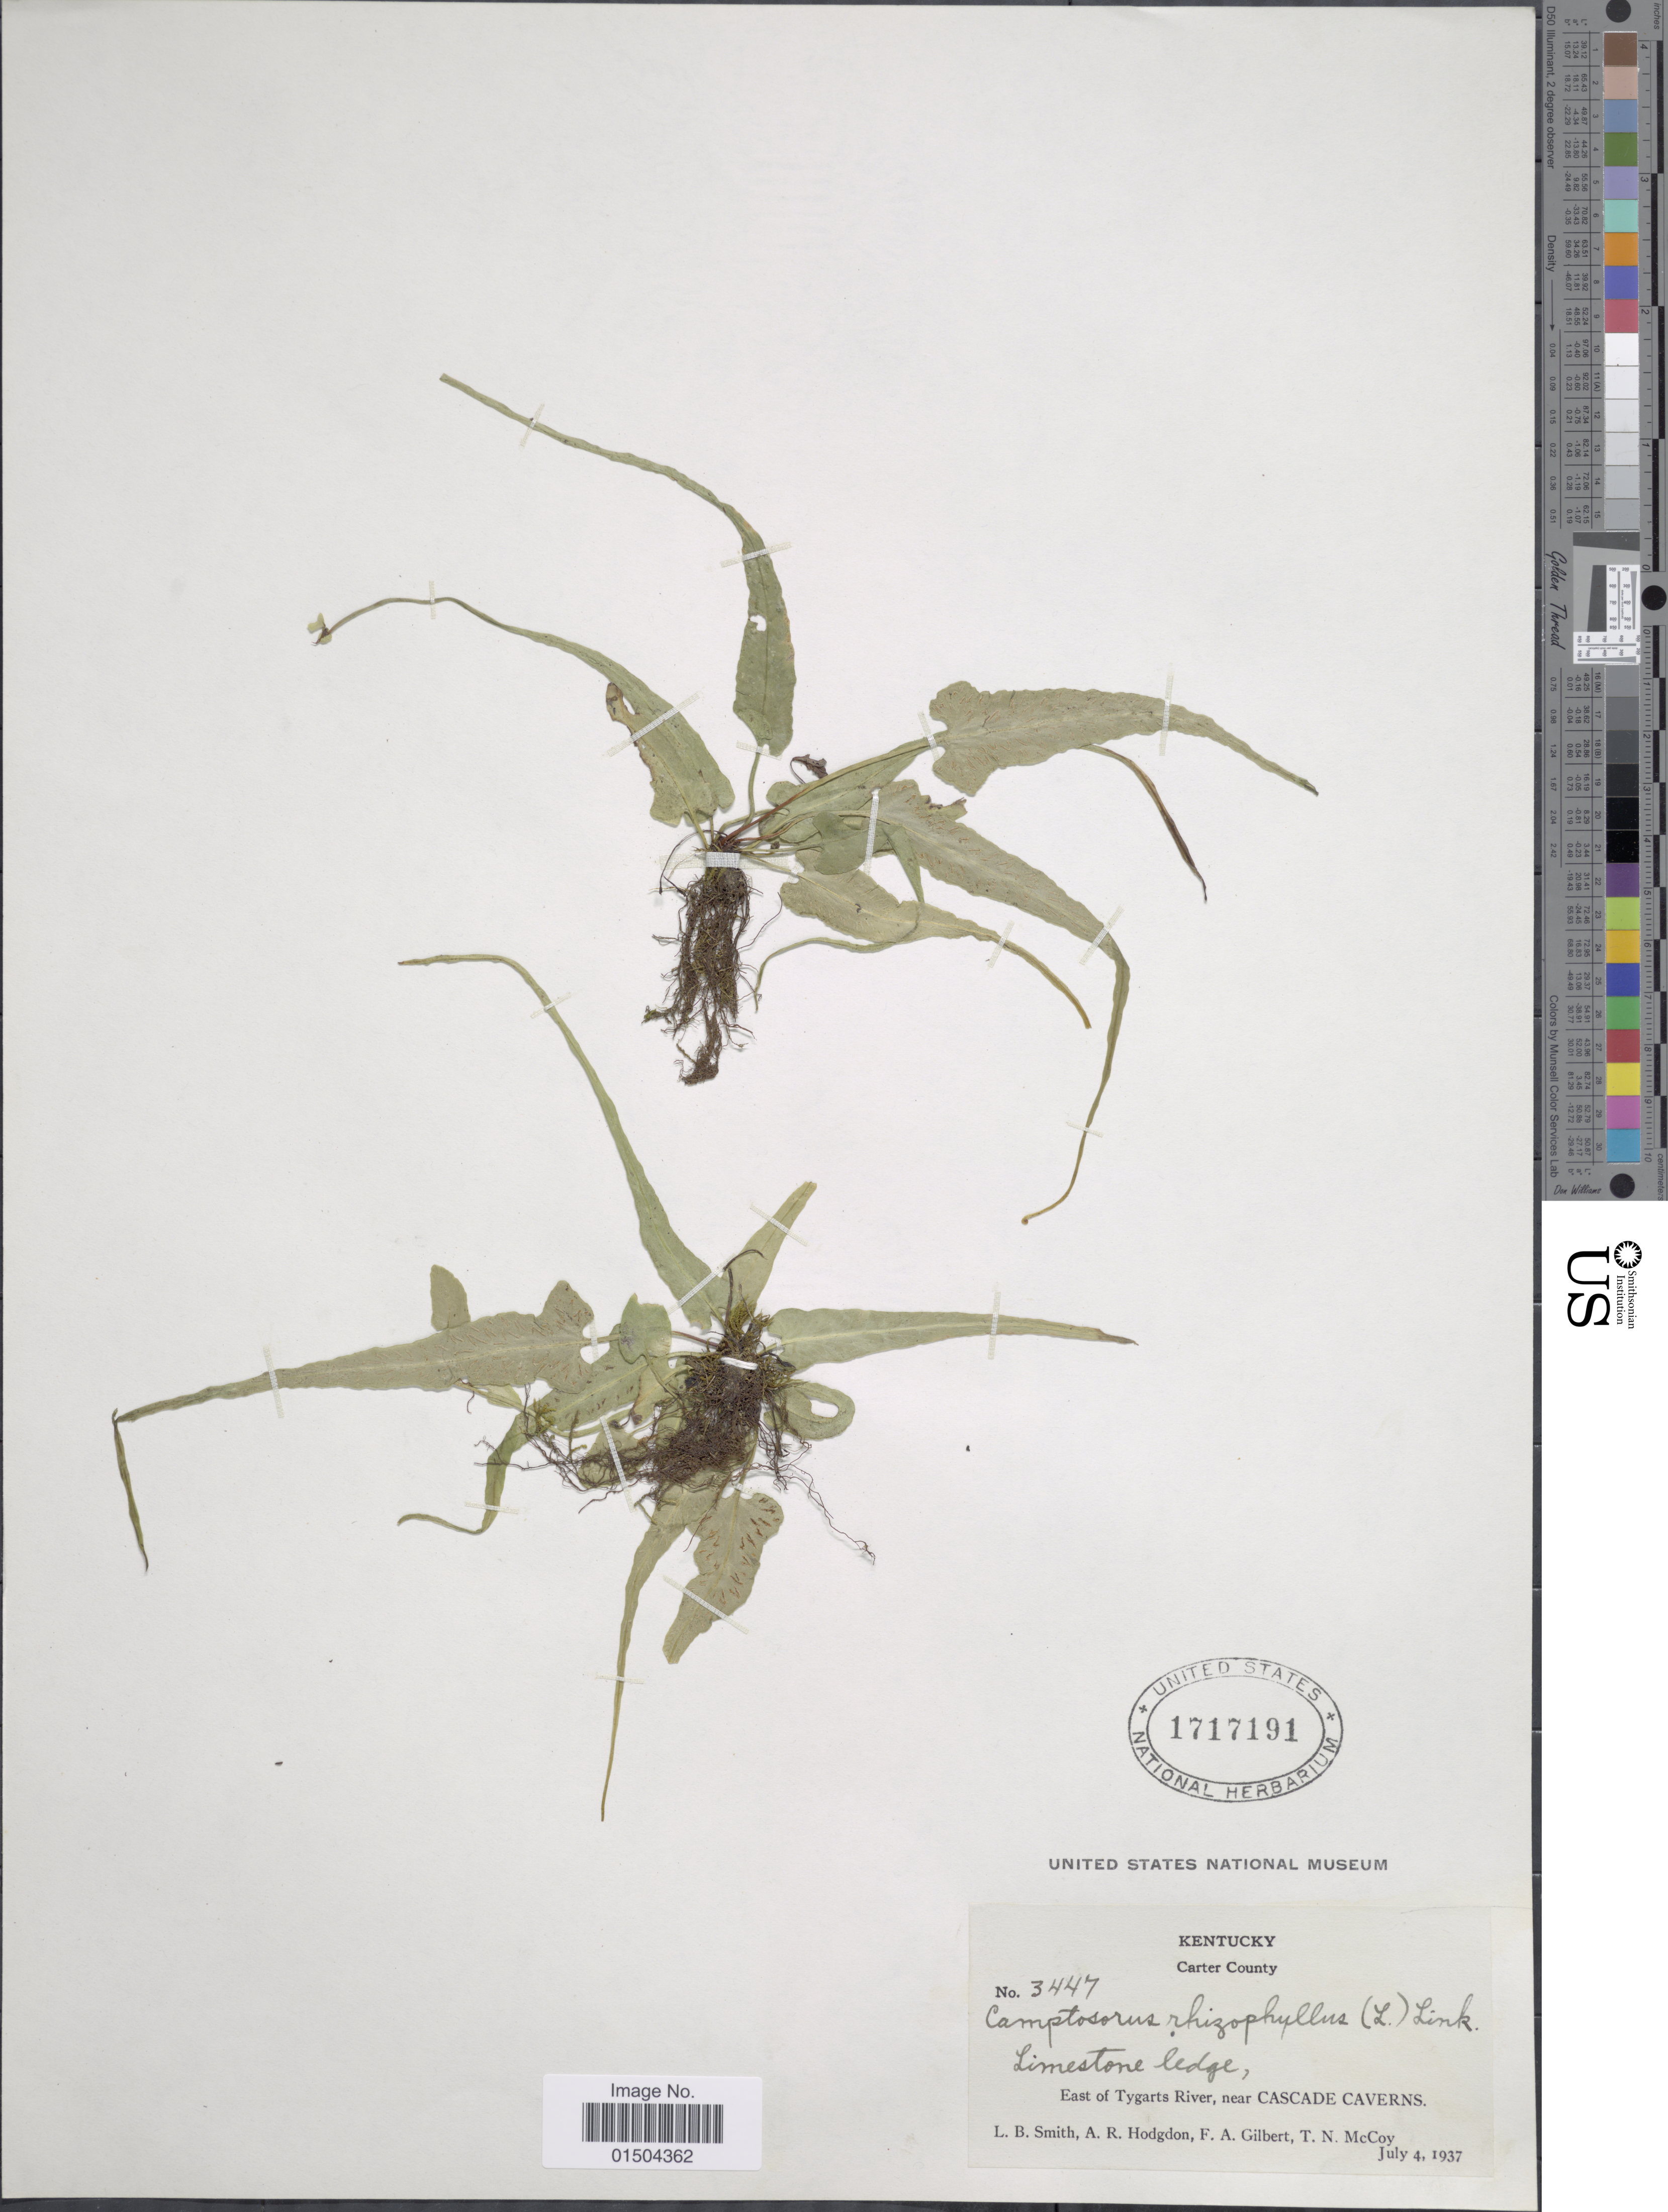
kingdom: Plantae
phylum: Tracheophyta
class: Polypodiopsida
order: Polypodiales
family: Aspleniaceae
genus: Asplenium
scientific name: Asplenium rhizophyllum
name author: L.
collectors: L. Smith, A. R. Hodgdon, F. A. Gilbert & T. N. McCoy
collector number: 3447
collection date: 1937-07-04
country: United States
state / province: Kentucky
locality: Carter County. Limestone ledge, East of Tygarts River, near Cascade Caverns.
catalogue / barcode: US 1717191